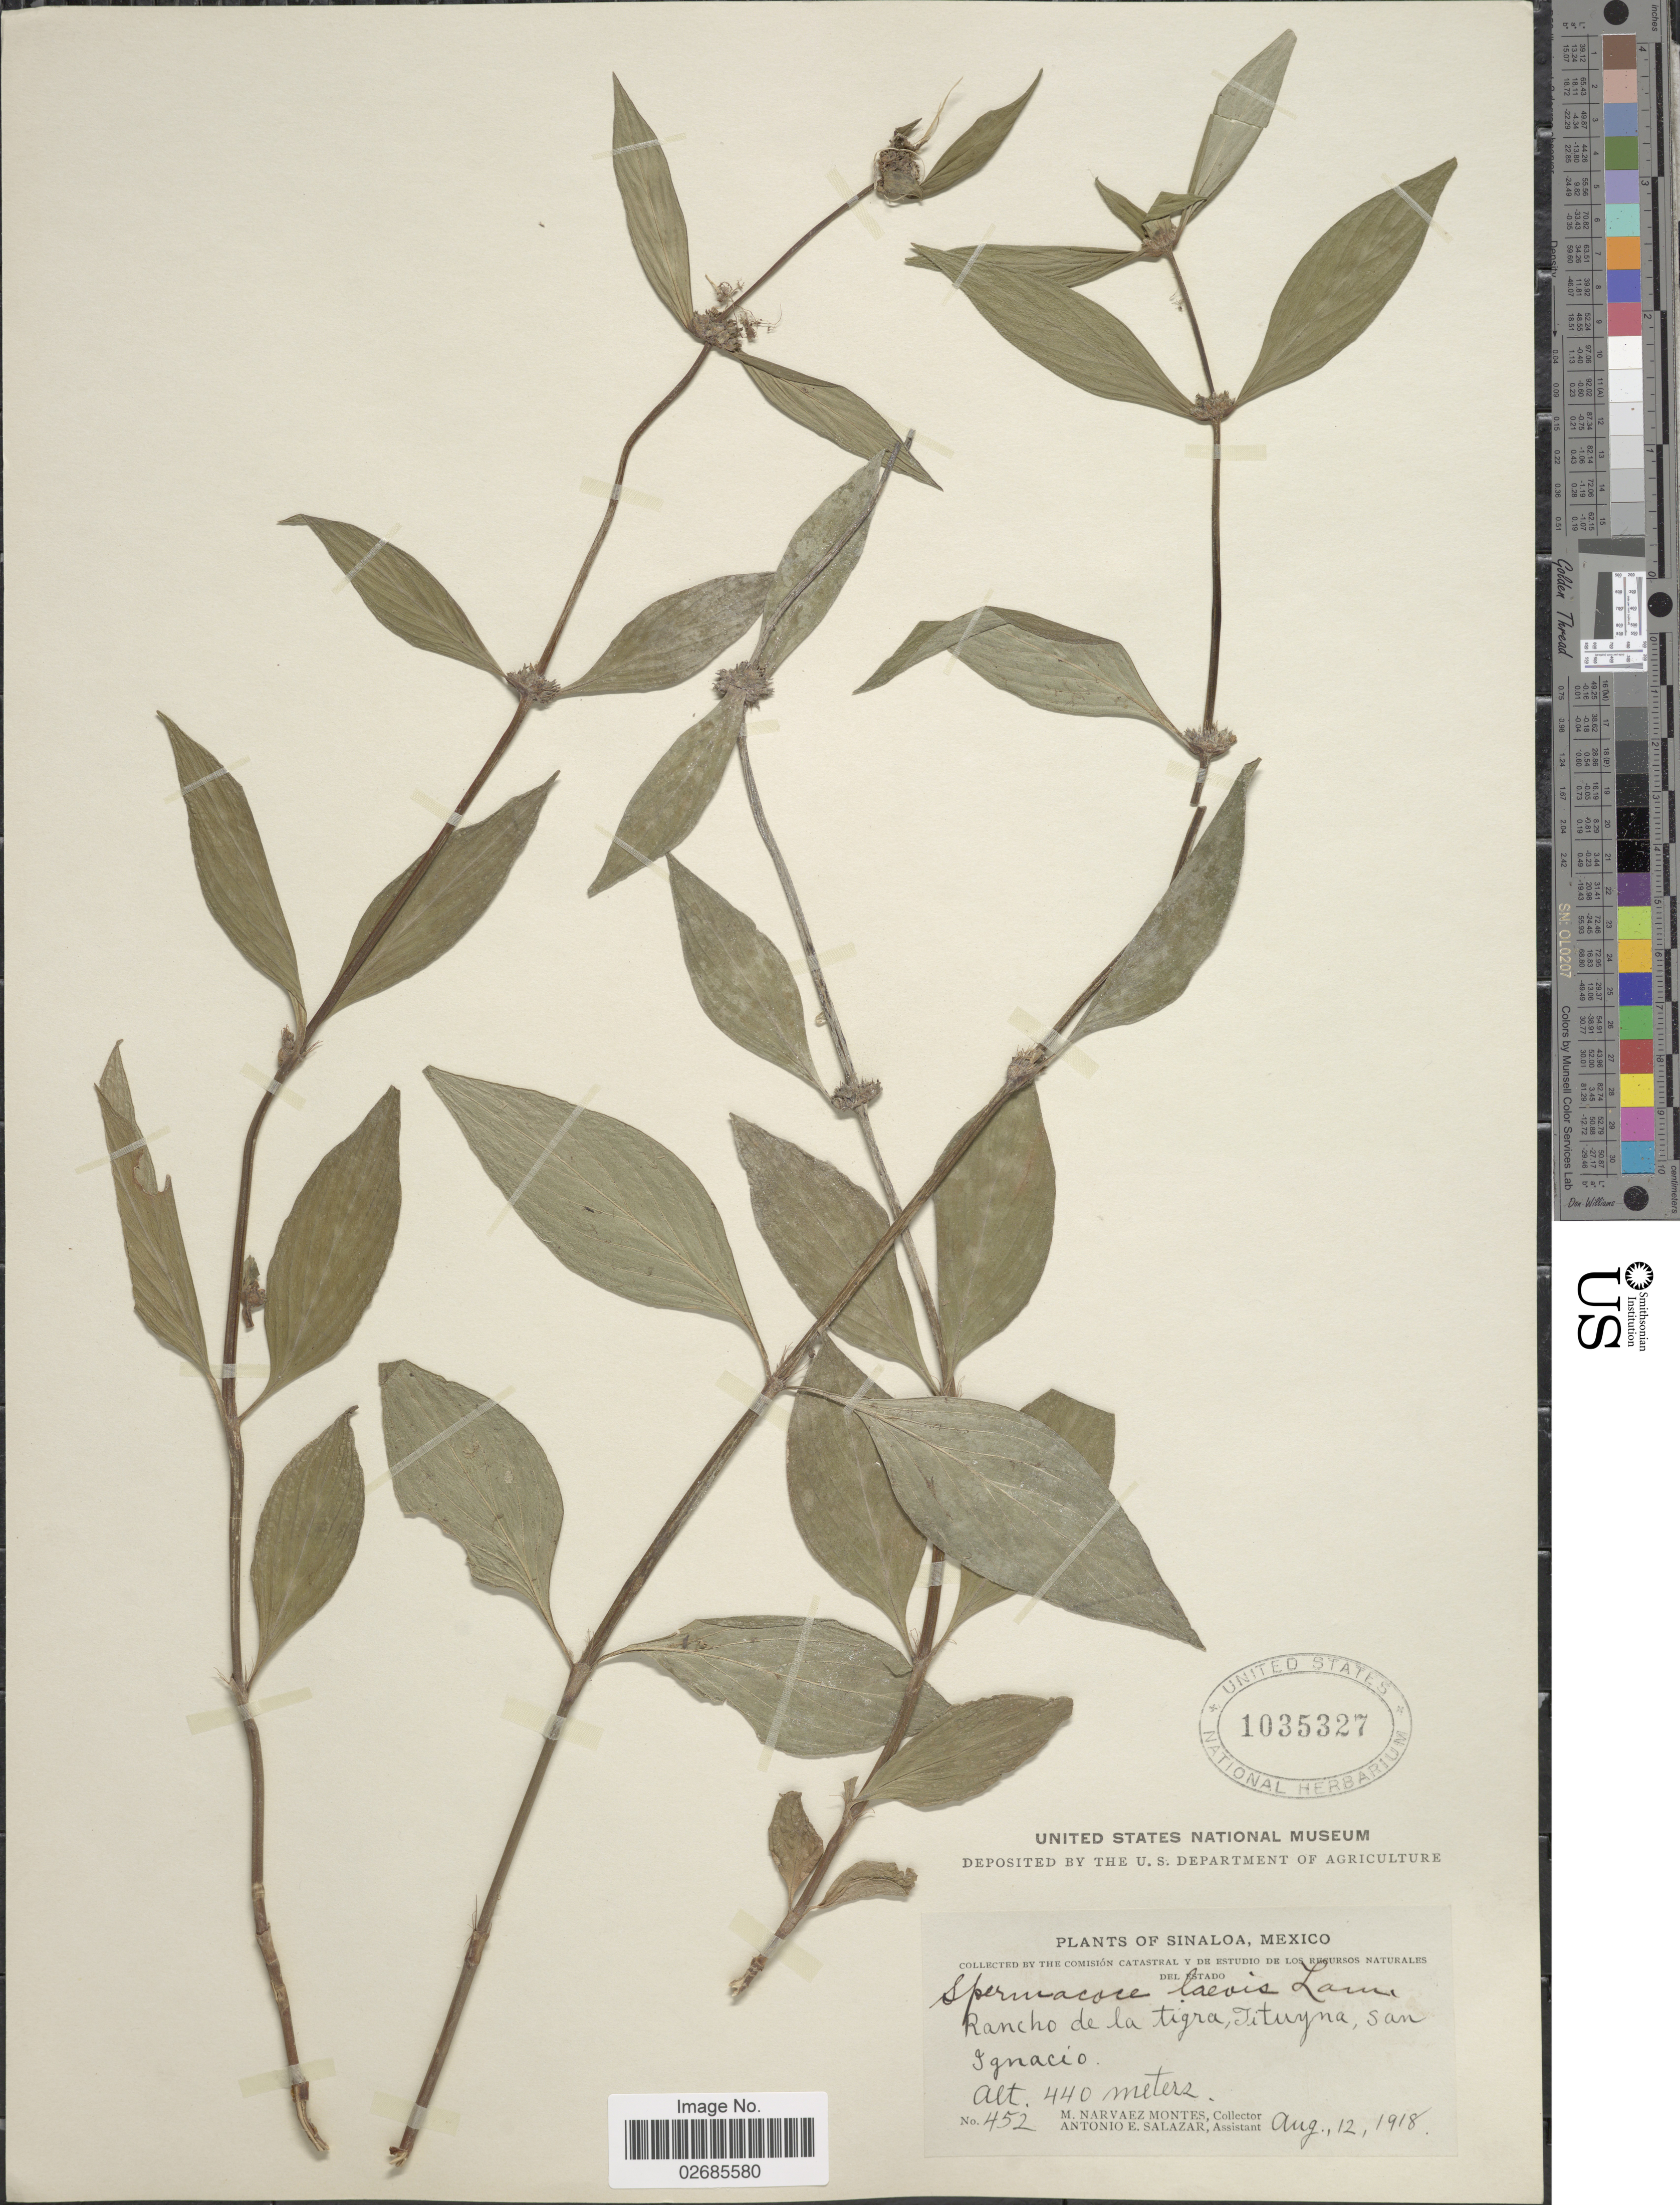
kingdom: Plantae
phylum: Tracheophyta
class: Magnoliopsida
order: Gentianales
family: Rubiaceae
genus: Borreria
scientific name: Borreria assurgens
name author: (Ruiz & Pav.) Griseb.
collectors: M. Narvaez-Montes & A. E. Salazar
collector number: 452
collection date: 1918-08-12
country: Mexico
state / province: Sinaloa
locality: Rancho de la tigra, Tituyna, San Ignacio.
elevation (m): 440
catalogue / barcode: US 1035327